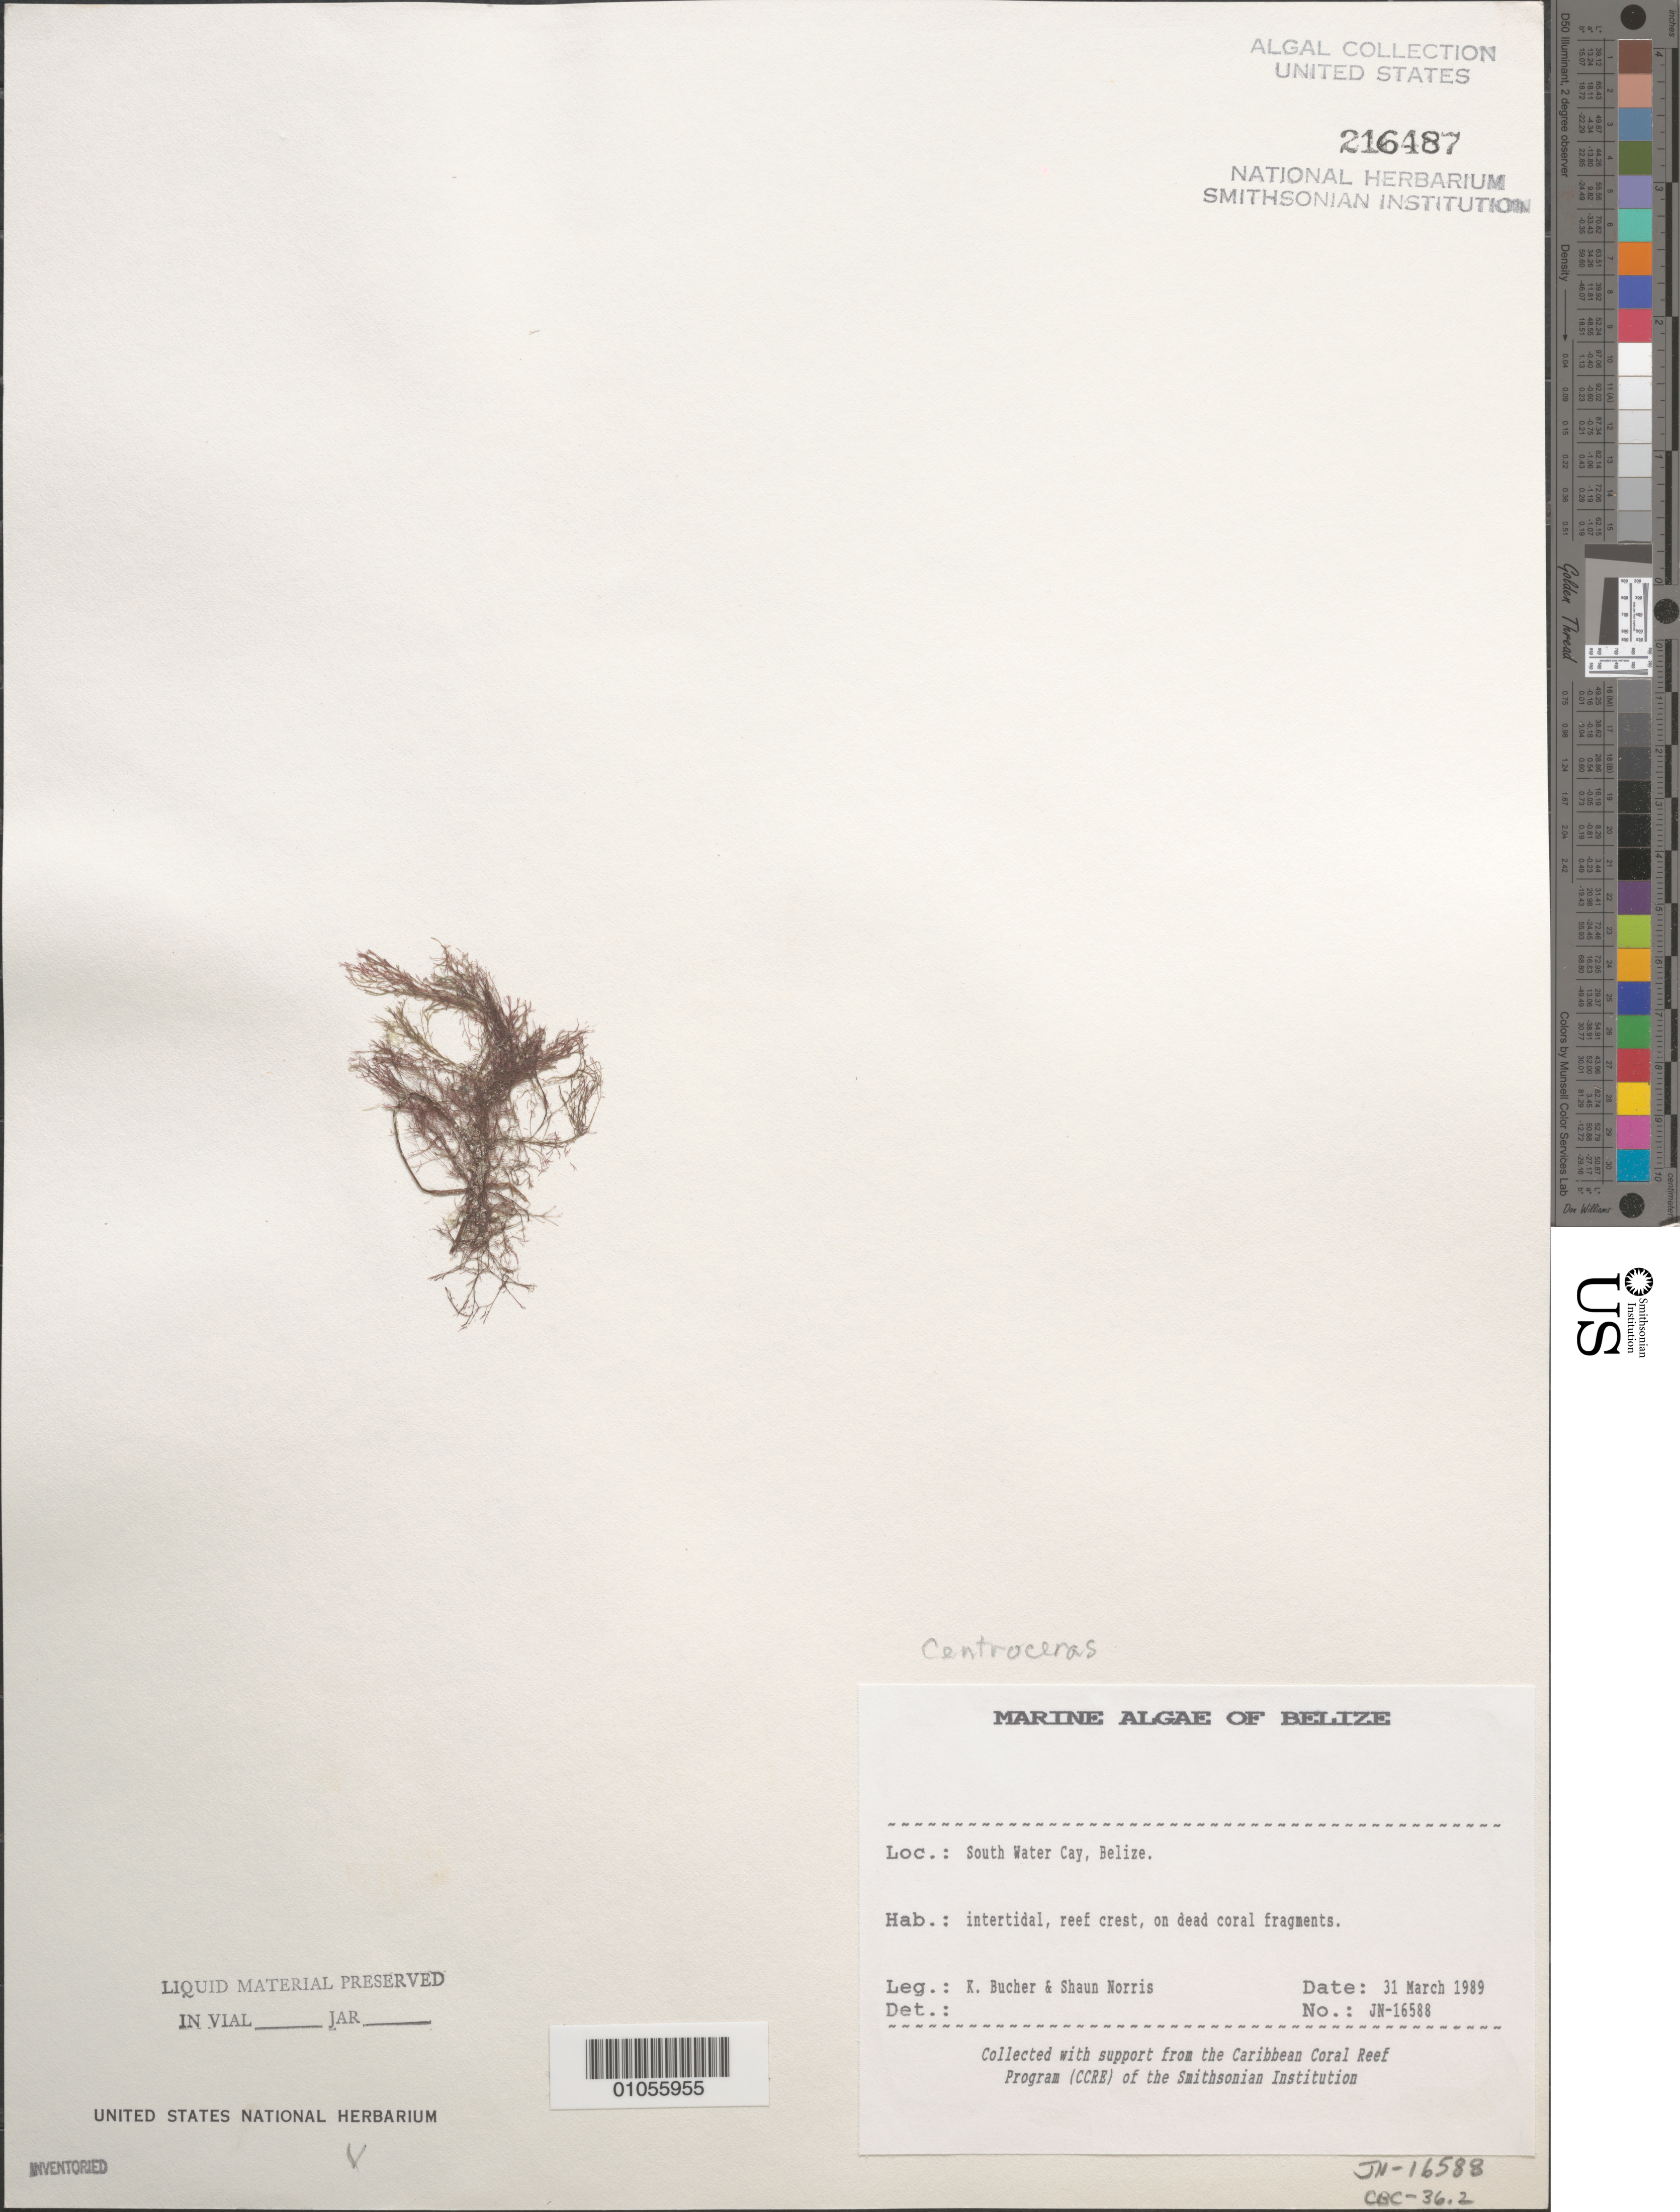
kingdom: Plantae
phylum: Rhodophyta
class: Florideophyceae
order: Ceramiales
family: Ceramiaceae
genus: Centroceras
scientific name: Centroceras sp.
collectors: K. E. Bucher & S. Norris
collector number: JN-16588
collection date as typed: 31 Mar 1989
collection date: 1989-03-31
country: Belize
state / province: Stann Creek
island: South Water Cay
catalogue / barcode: US 216487